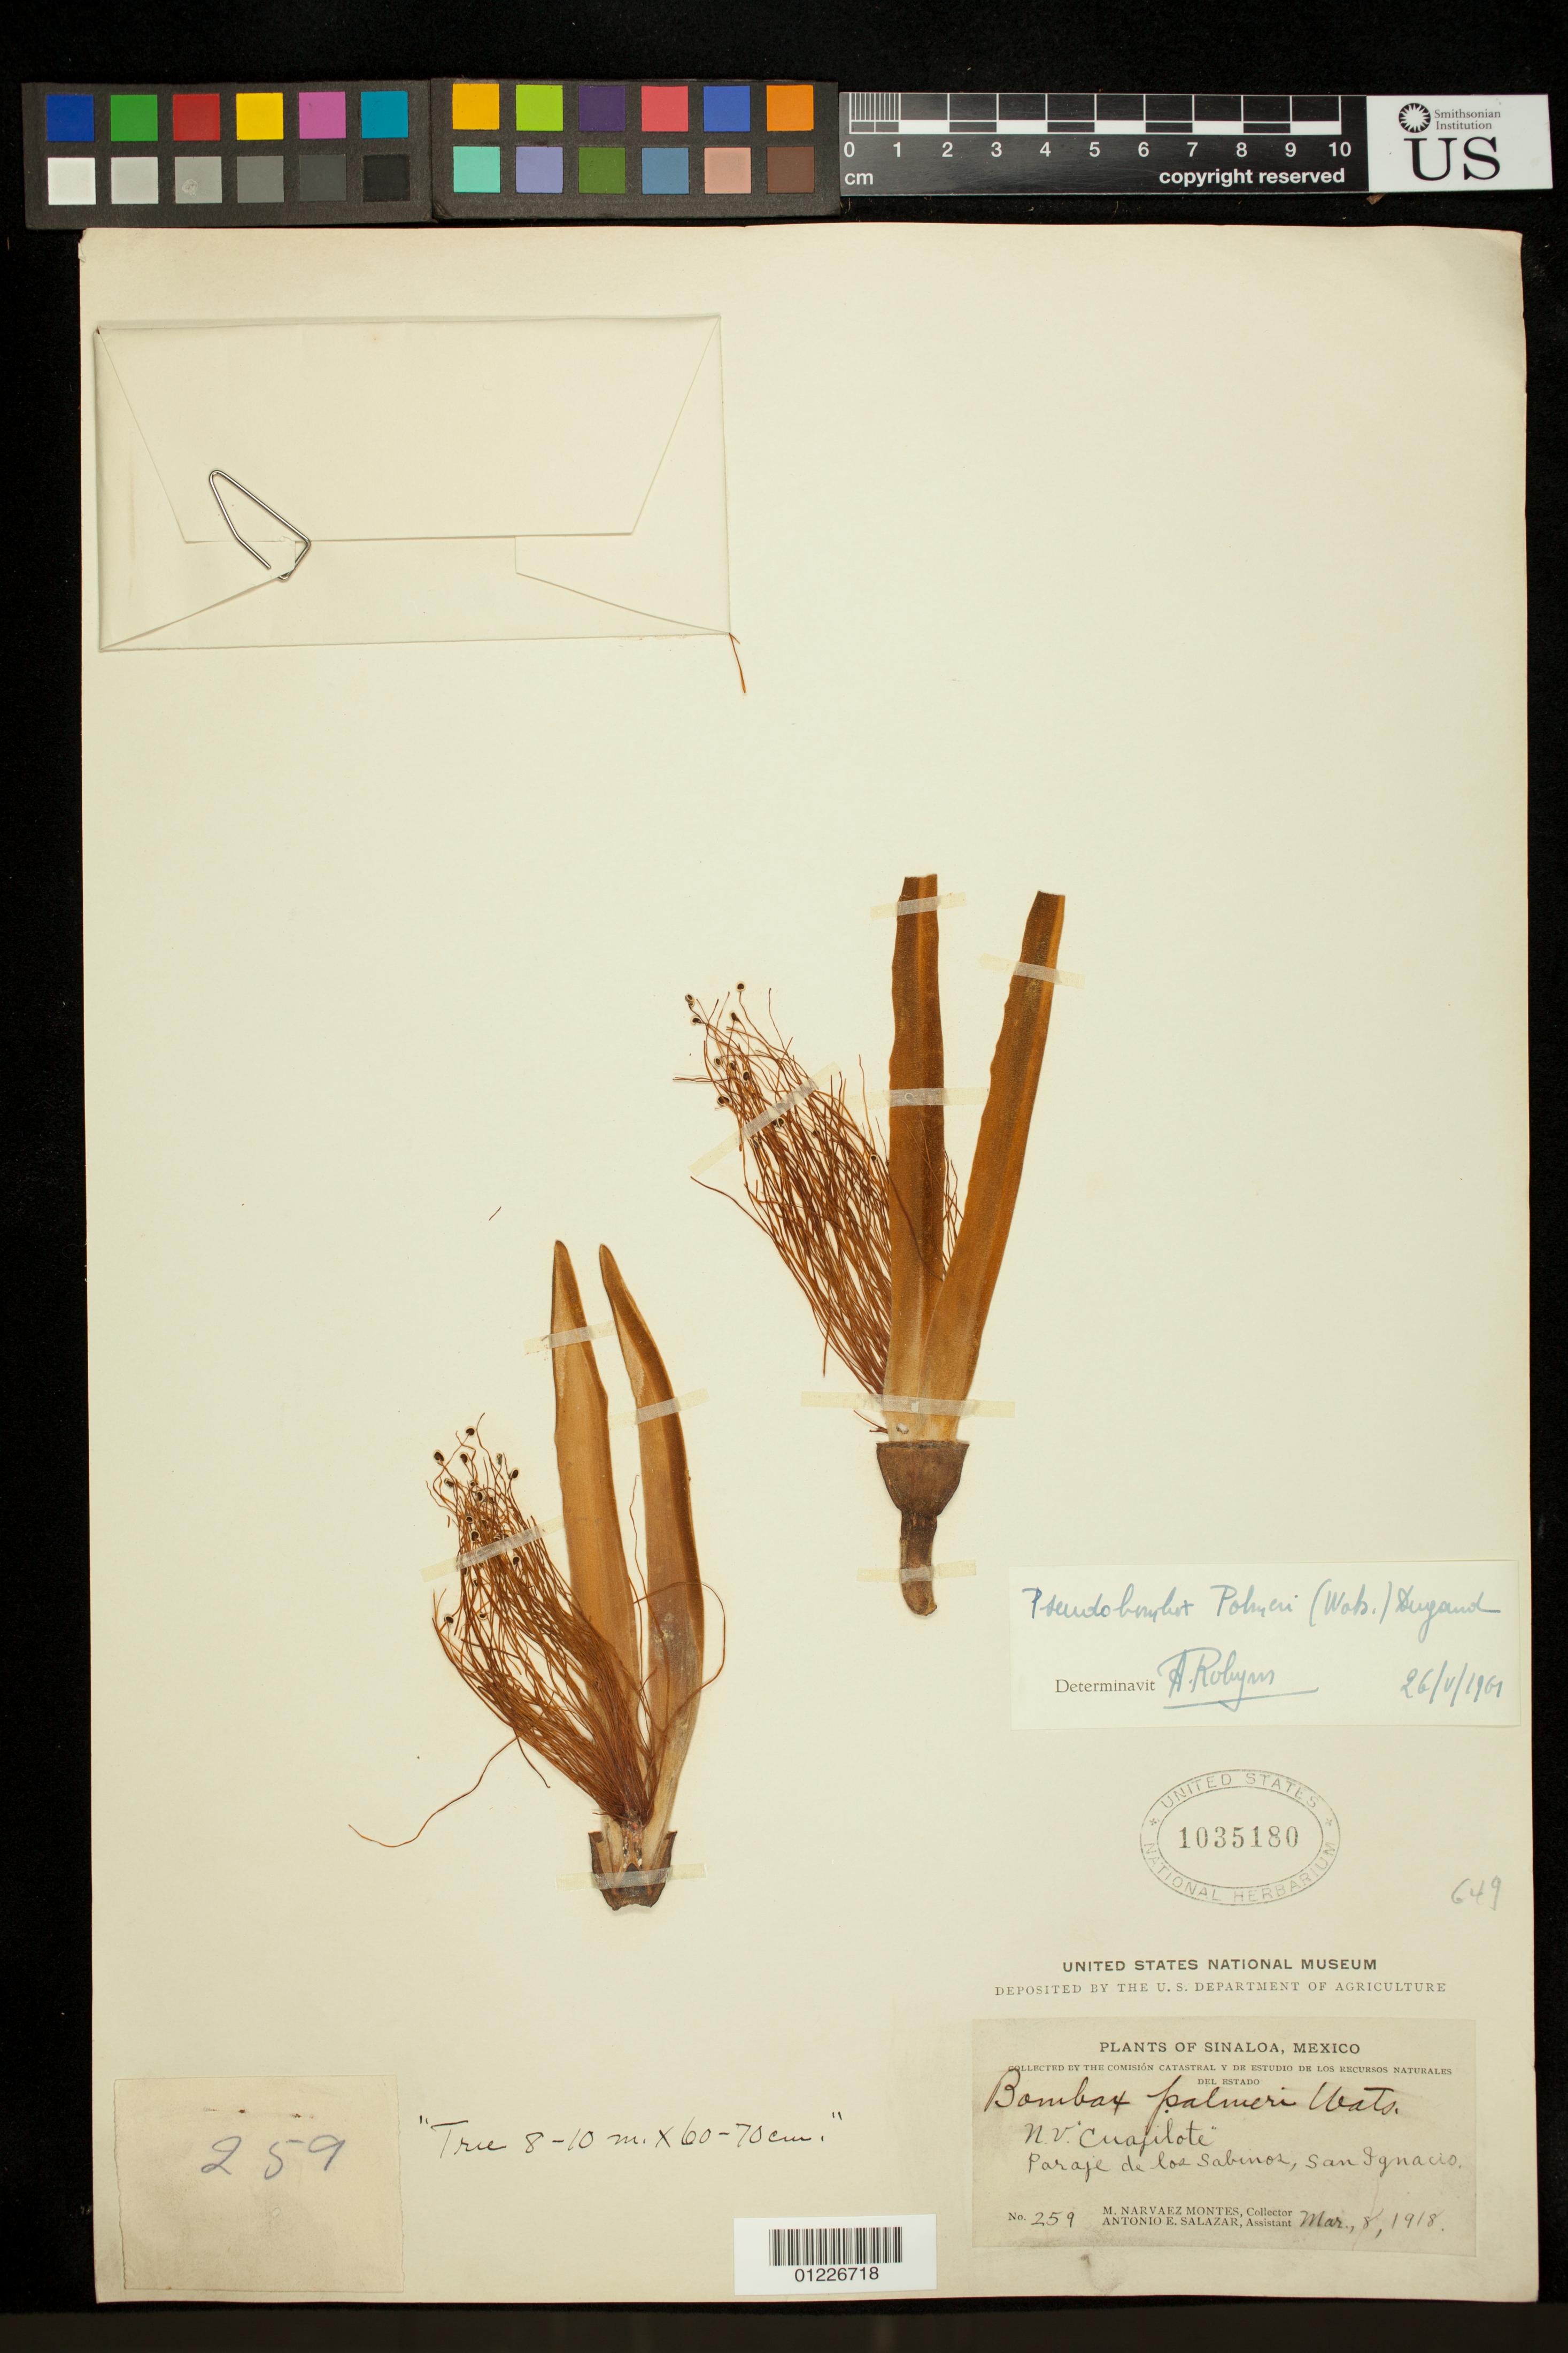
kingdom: Plantae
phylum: Tracheophyta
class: Magnoliopsida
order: Malvales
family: Malvaceae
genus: Pseudobombax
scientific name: Pseudobombax palmeri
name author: (S. Watson) Dugand G.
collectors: M. Narvaez-Montes & A. E. Salazar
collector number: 259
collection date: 1918-03-08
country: Mexico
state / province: Sinaloa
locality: Paraje De Los Sabinos, San Ignacia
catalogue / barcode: US 1035180